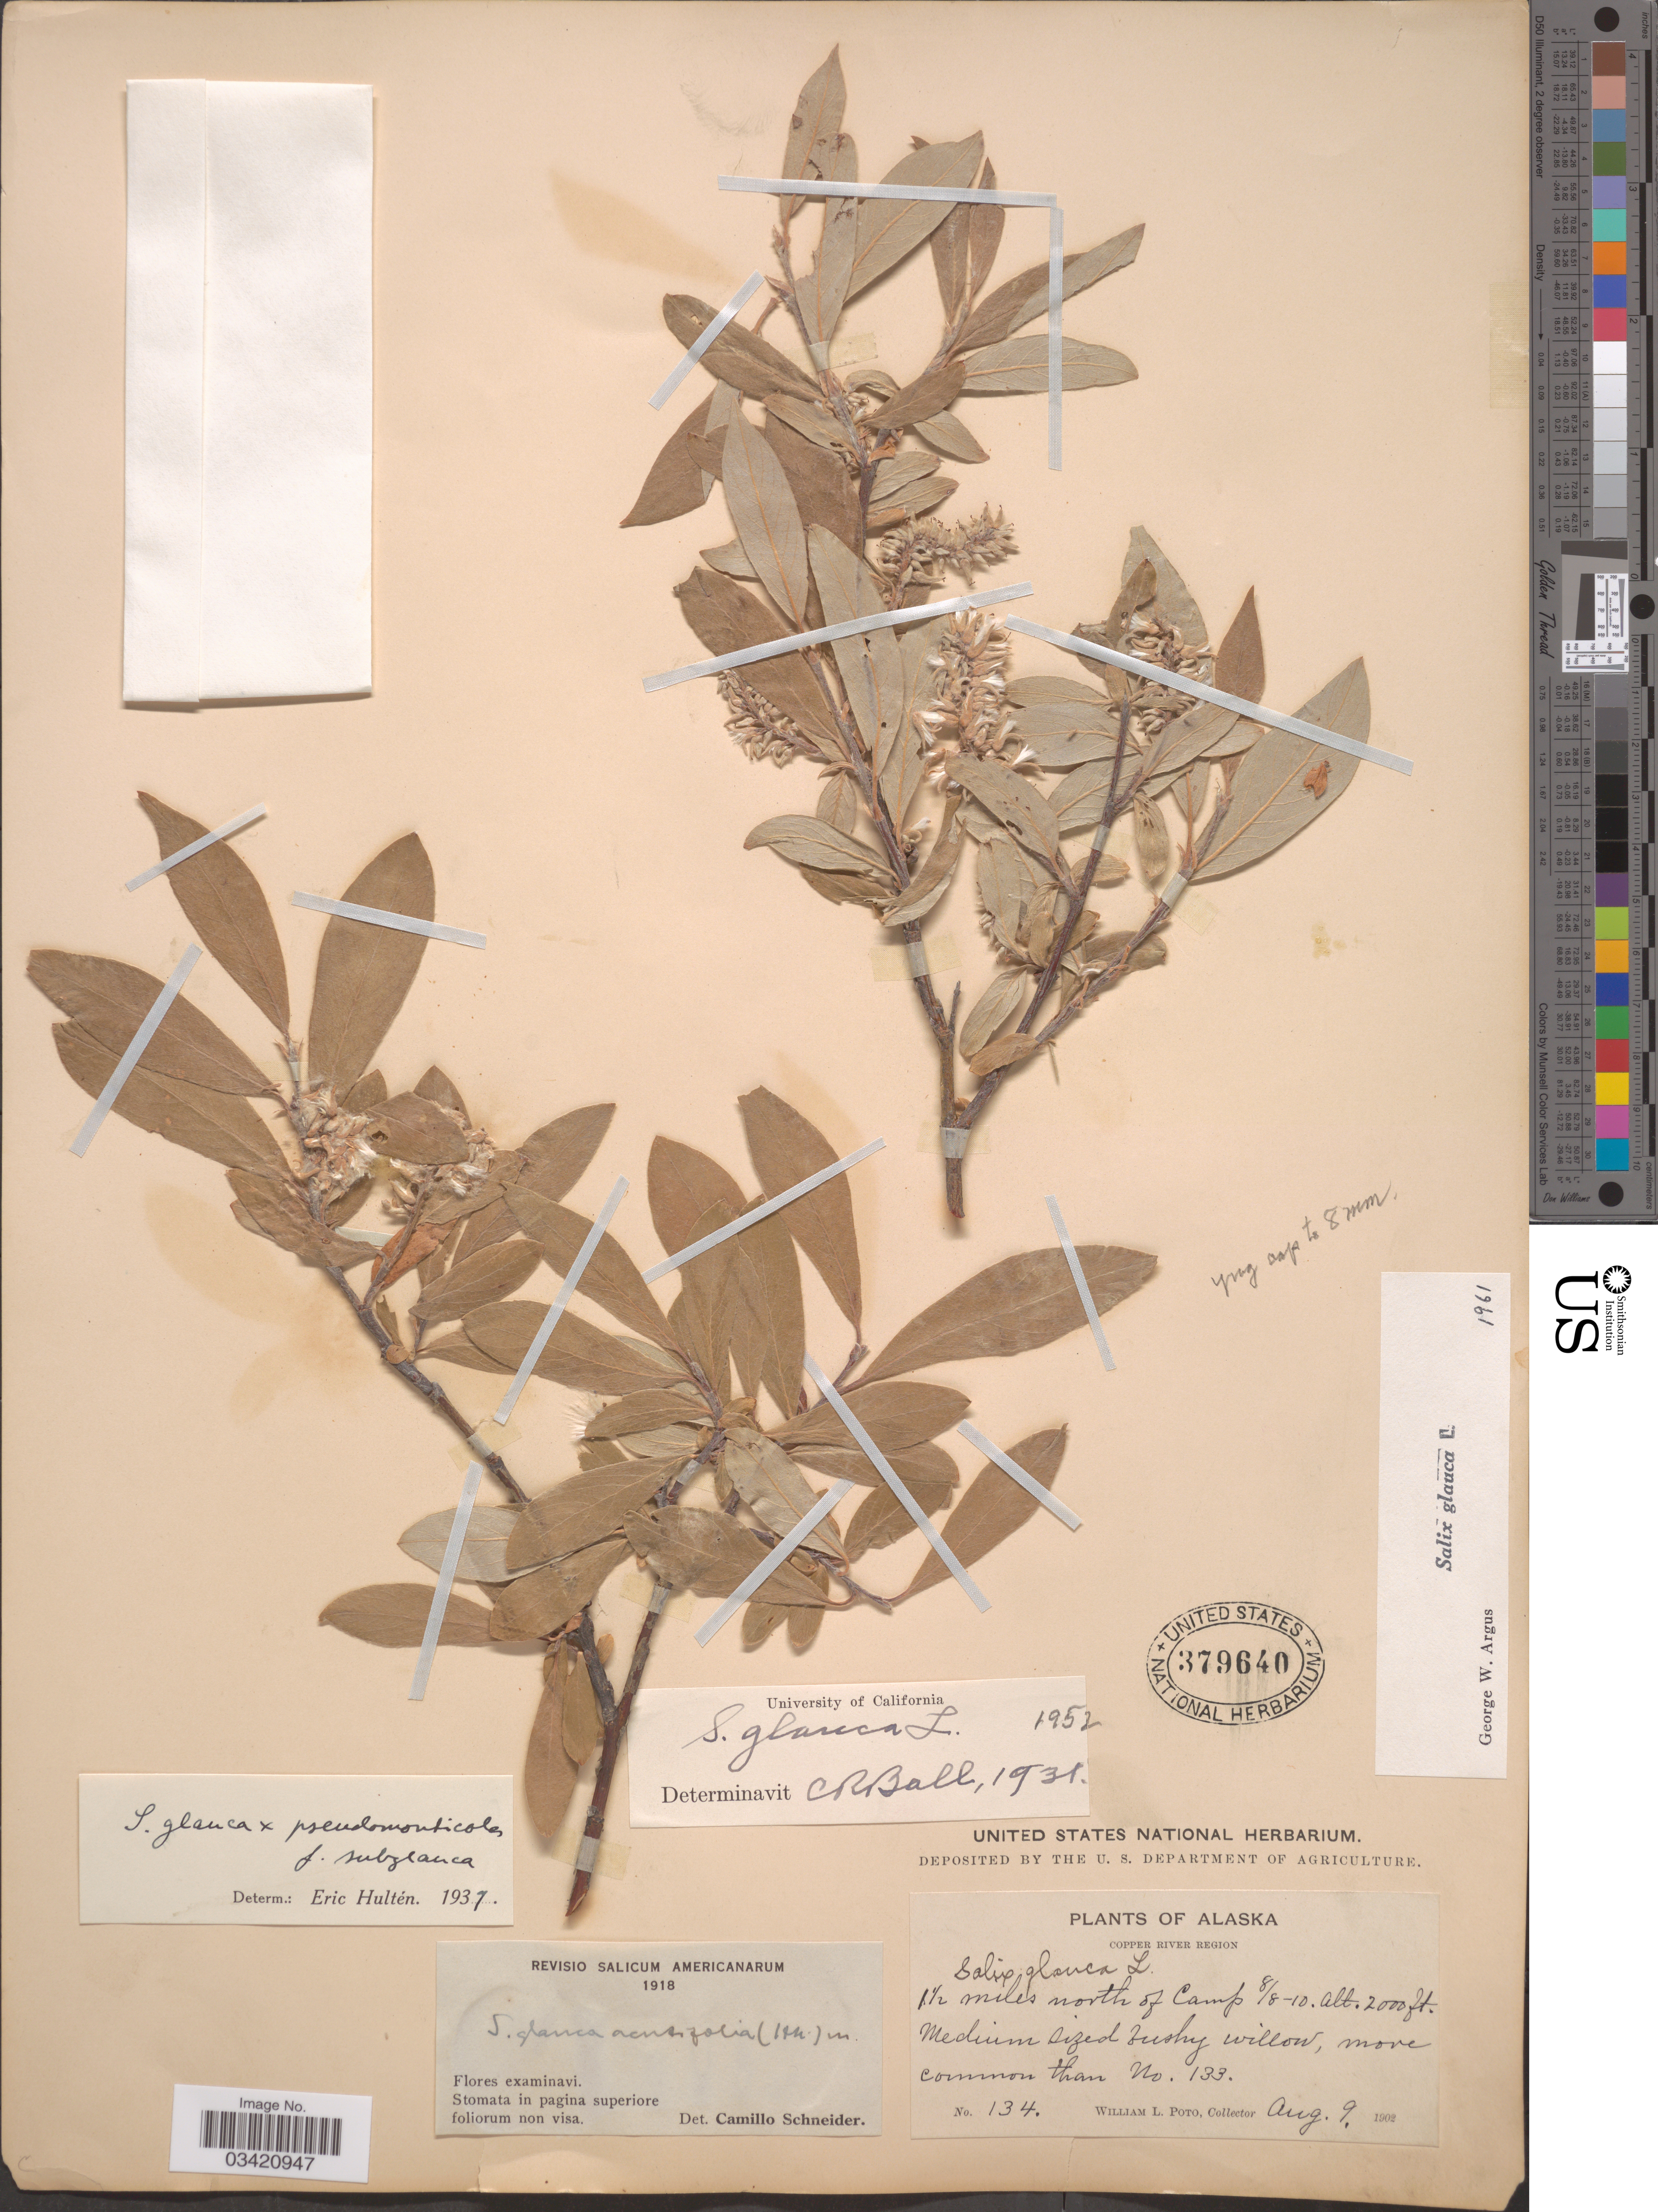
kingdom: Plantae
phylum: Tracheophyta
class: Magnoliopsida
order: Malpighiales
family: Salicaceae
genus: Salix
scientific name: Salix glauca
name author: L.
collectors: W. Poto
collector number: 134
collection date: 1902-08-09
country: United States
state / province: Alaska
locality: Copper River Region. 1½ miles north of Camp 8/8-10.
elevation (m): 610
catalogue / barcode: US 379640